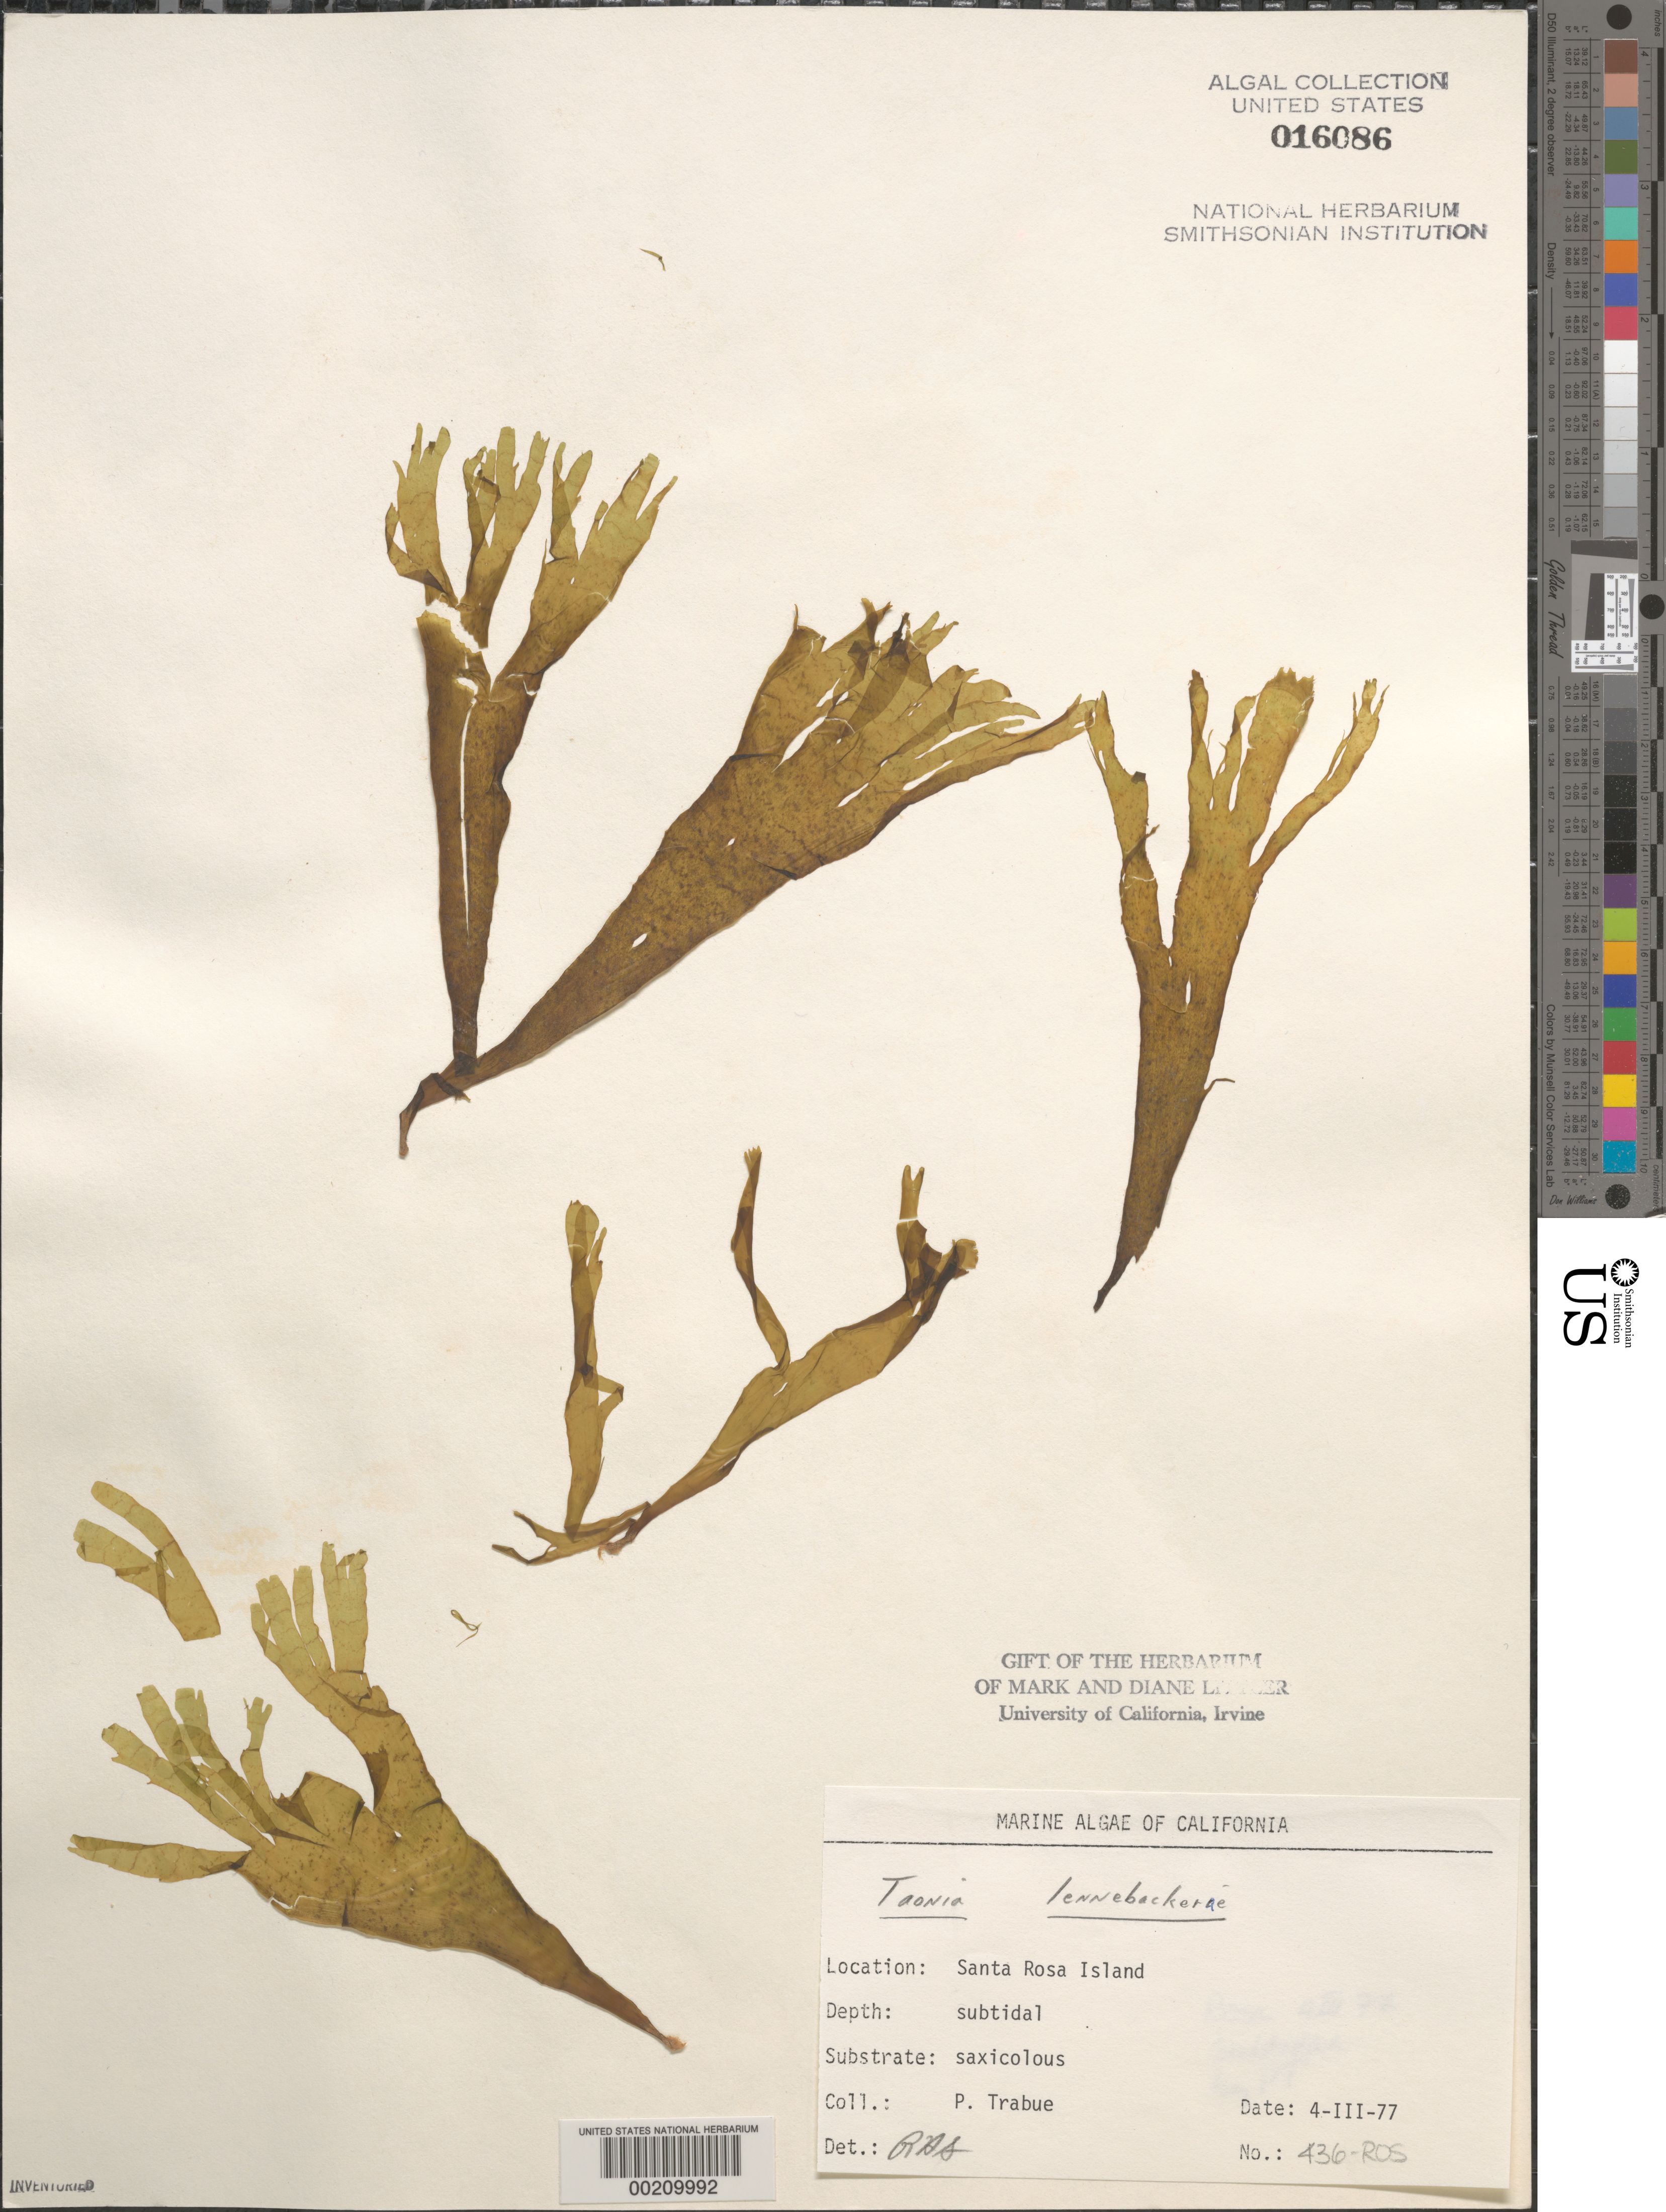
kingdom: Chromista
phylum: Ochrophyta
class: Phaeophyceae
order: Dictyotales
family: Dictyotaceae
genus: Taonia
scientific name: Taonia lennebackerae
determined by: Sims, Robert H.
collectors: P. J. Trabue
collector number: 436-ros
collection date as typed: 04 Mar 1977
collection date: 1977-03-04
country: United States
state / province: California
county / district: Santa Barbara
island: Santa Rosa Island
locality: Johnson's Lee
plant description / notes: BLM-SOCALBIGHT Rocky Intertidal Survey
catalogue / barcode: US 16086